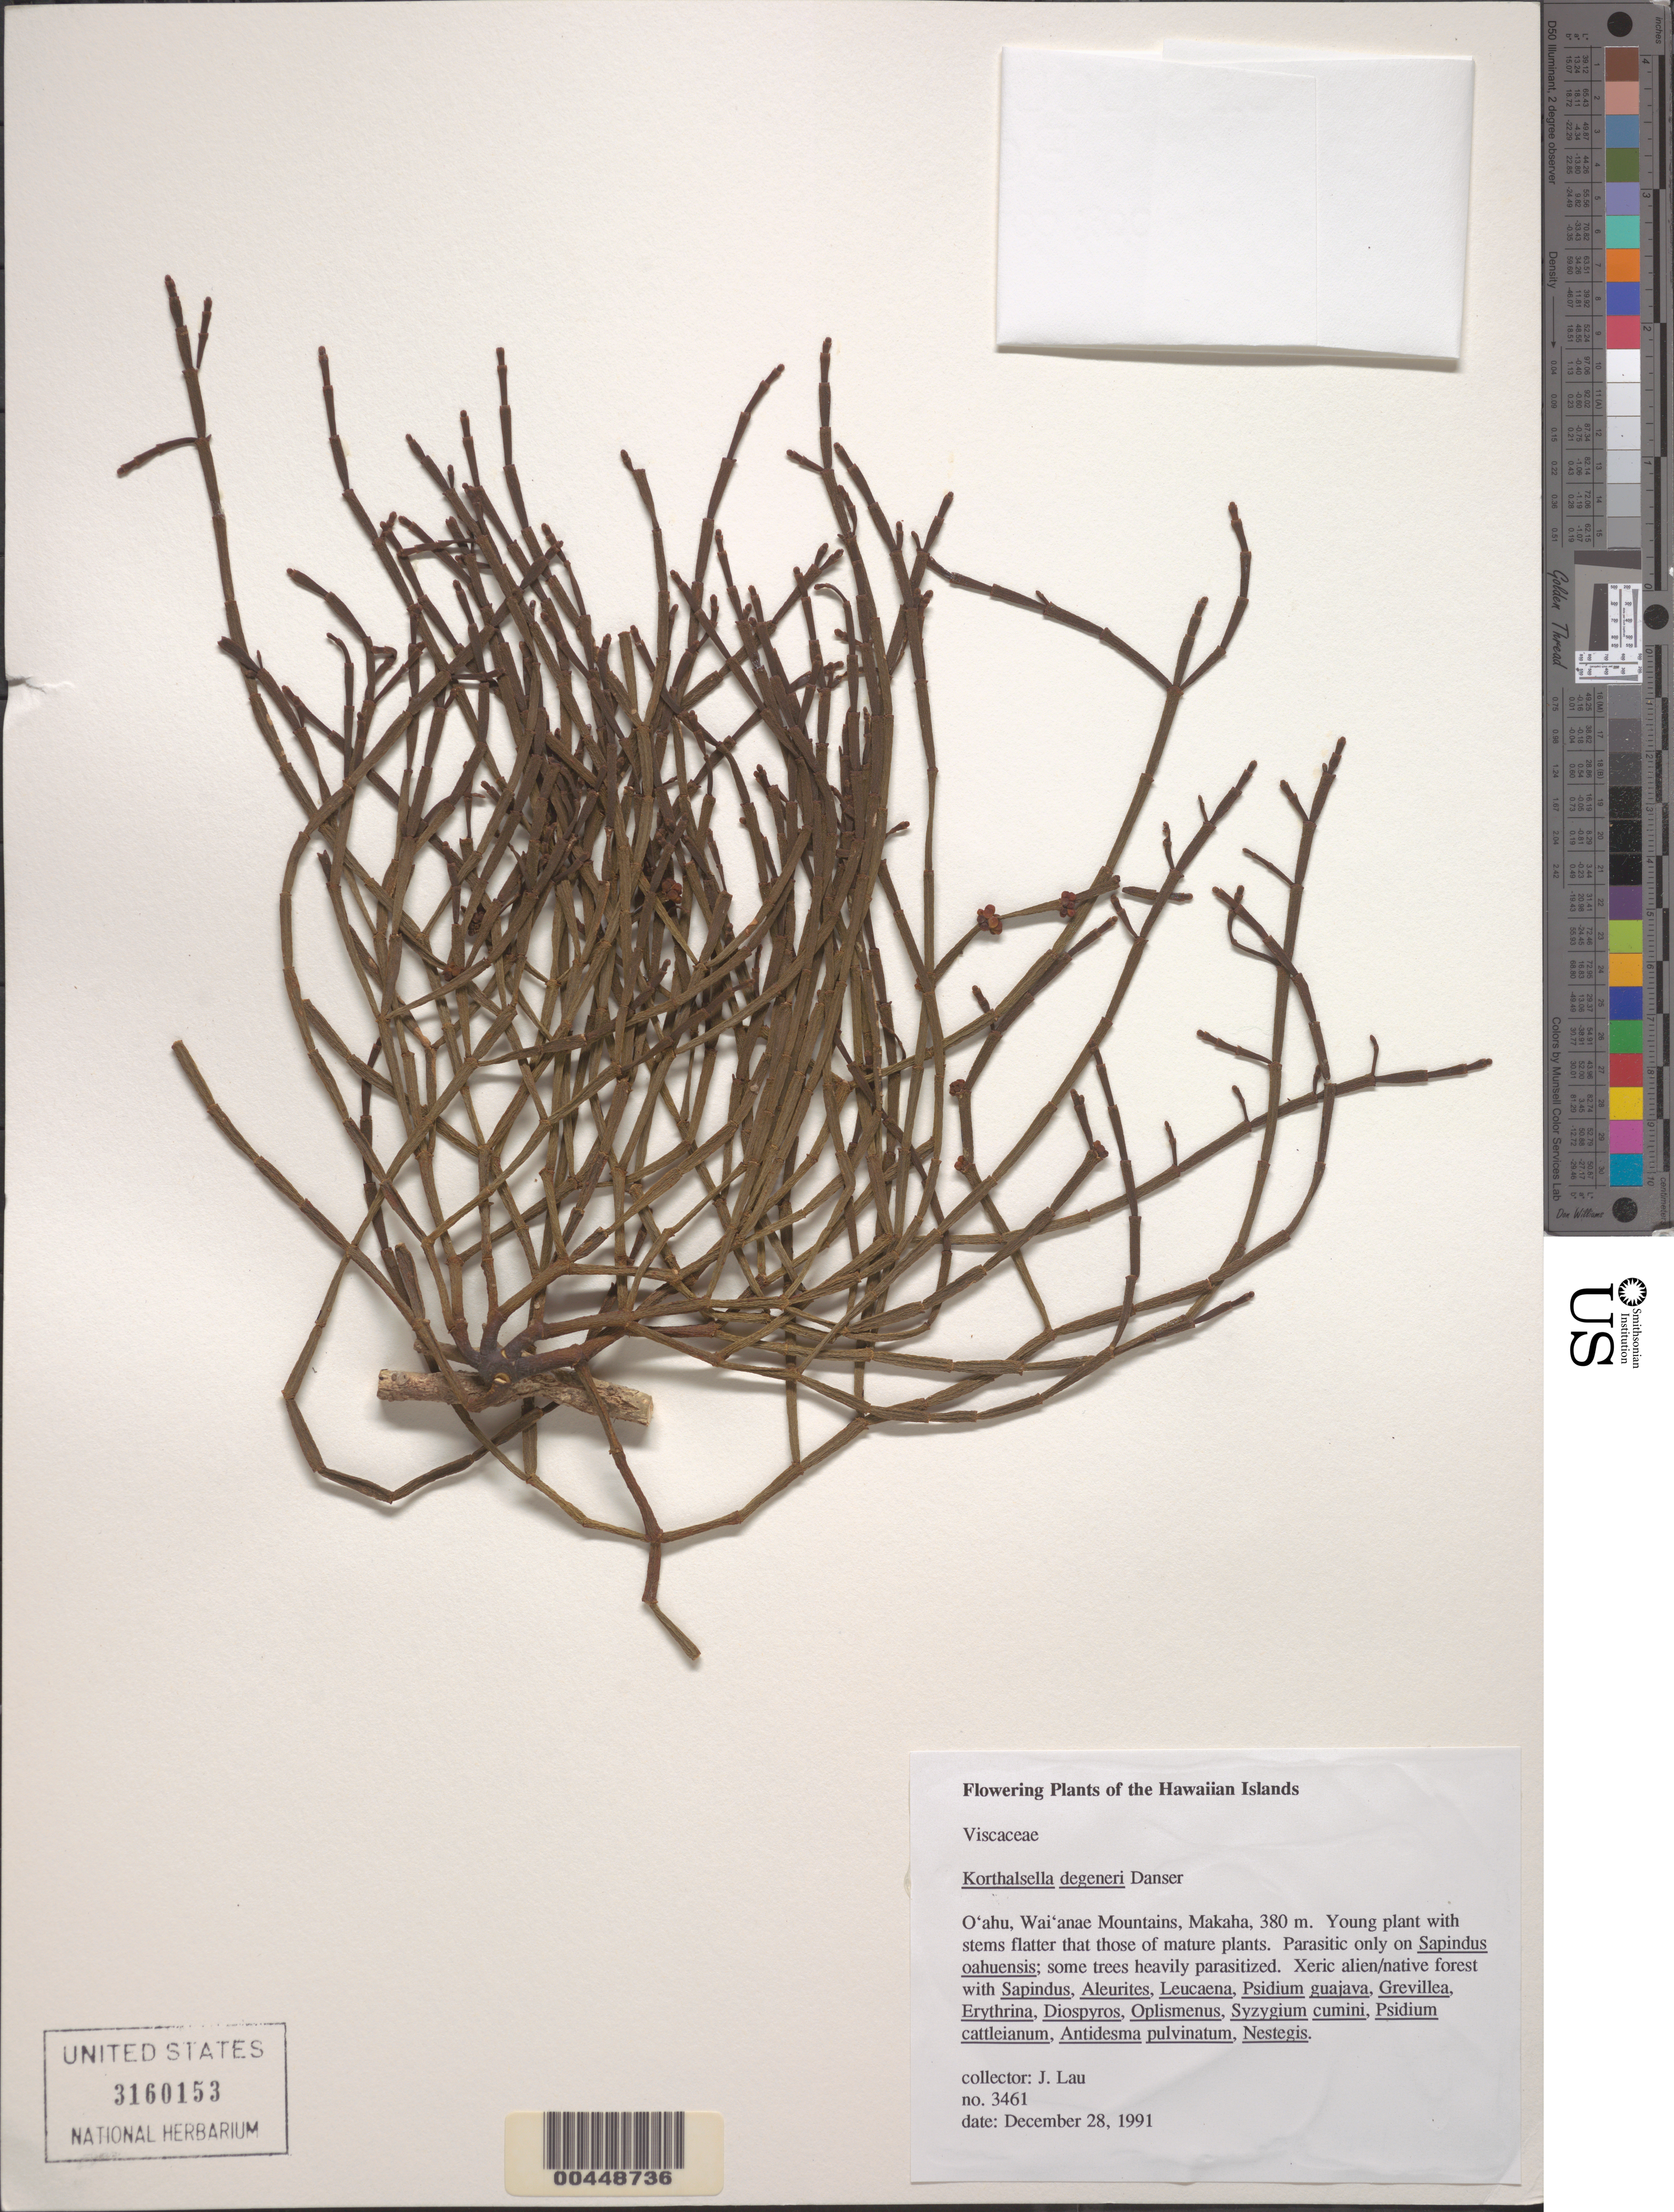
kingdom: Plantae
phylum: Tracheophyta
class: Magnoliopsida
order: Santalales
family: Viscaceae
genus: Korthalsella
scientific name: Korthalsella degeneri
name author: Danser in O. Deg.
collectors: J. Lau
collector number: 3461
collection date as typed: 28 Dec 1991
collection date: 1991-12-28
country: United States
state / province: Hawaii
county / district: Honolulu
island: Oahu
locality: Waianae Mts., Makaha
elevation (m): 380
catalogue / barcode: US 3161053